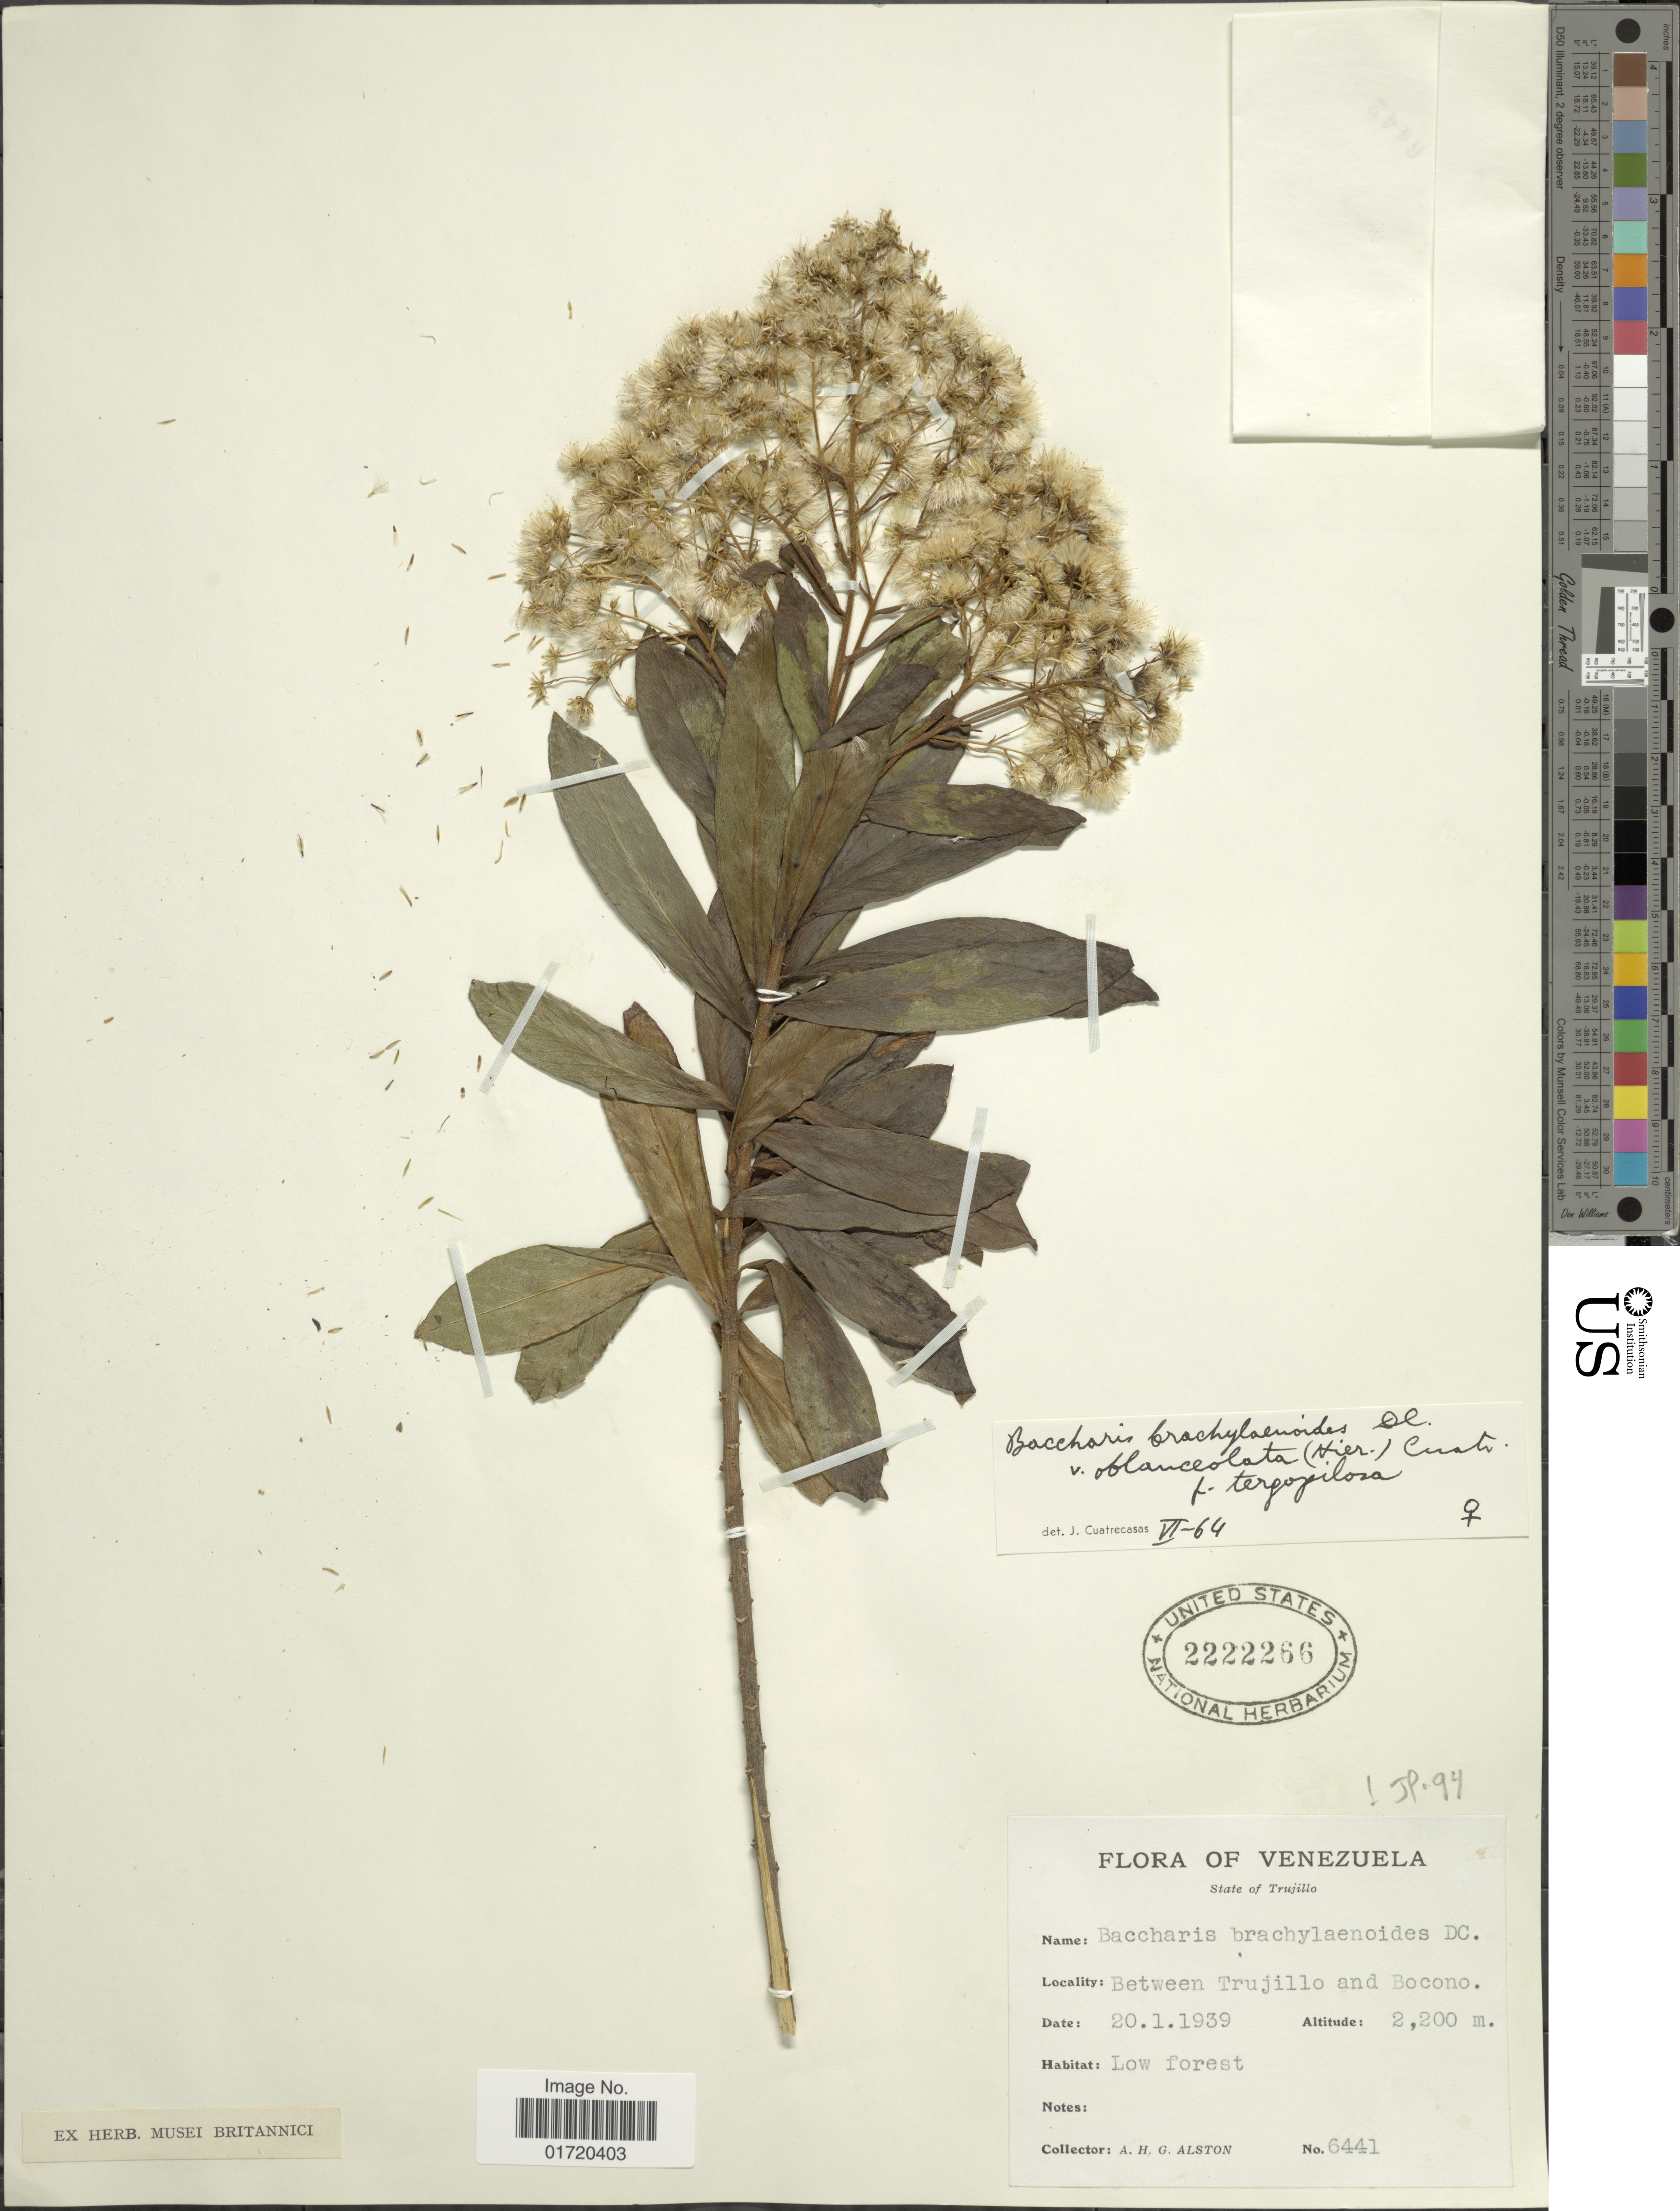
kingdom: Plantae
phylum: Tracheophyta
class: Magnoliopsida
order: Asterales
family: Asteraceae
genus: Baccharis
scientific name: Baccharis brachylaenoides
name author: DC.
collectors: A. H. Alston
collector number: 6441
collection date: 1939-01-20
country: Venezuela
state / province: Trujillo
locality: Between Trujillo and Bocono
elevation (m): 2200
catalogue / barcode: US 2222266